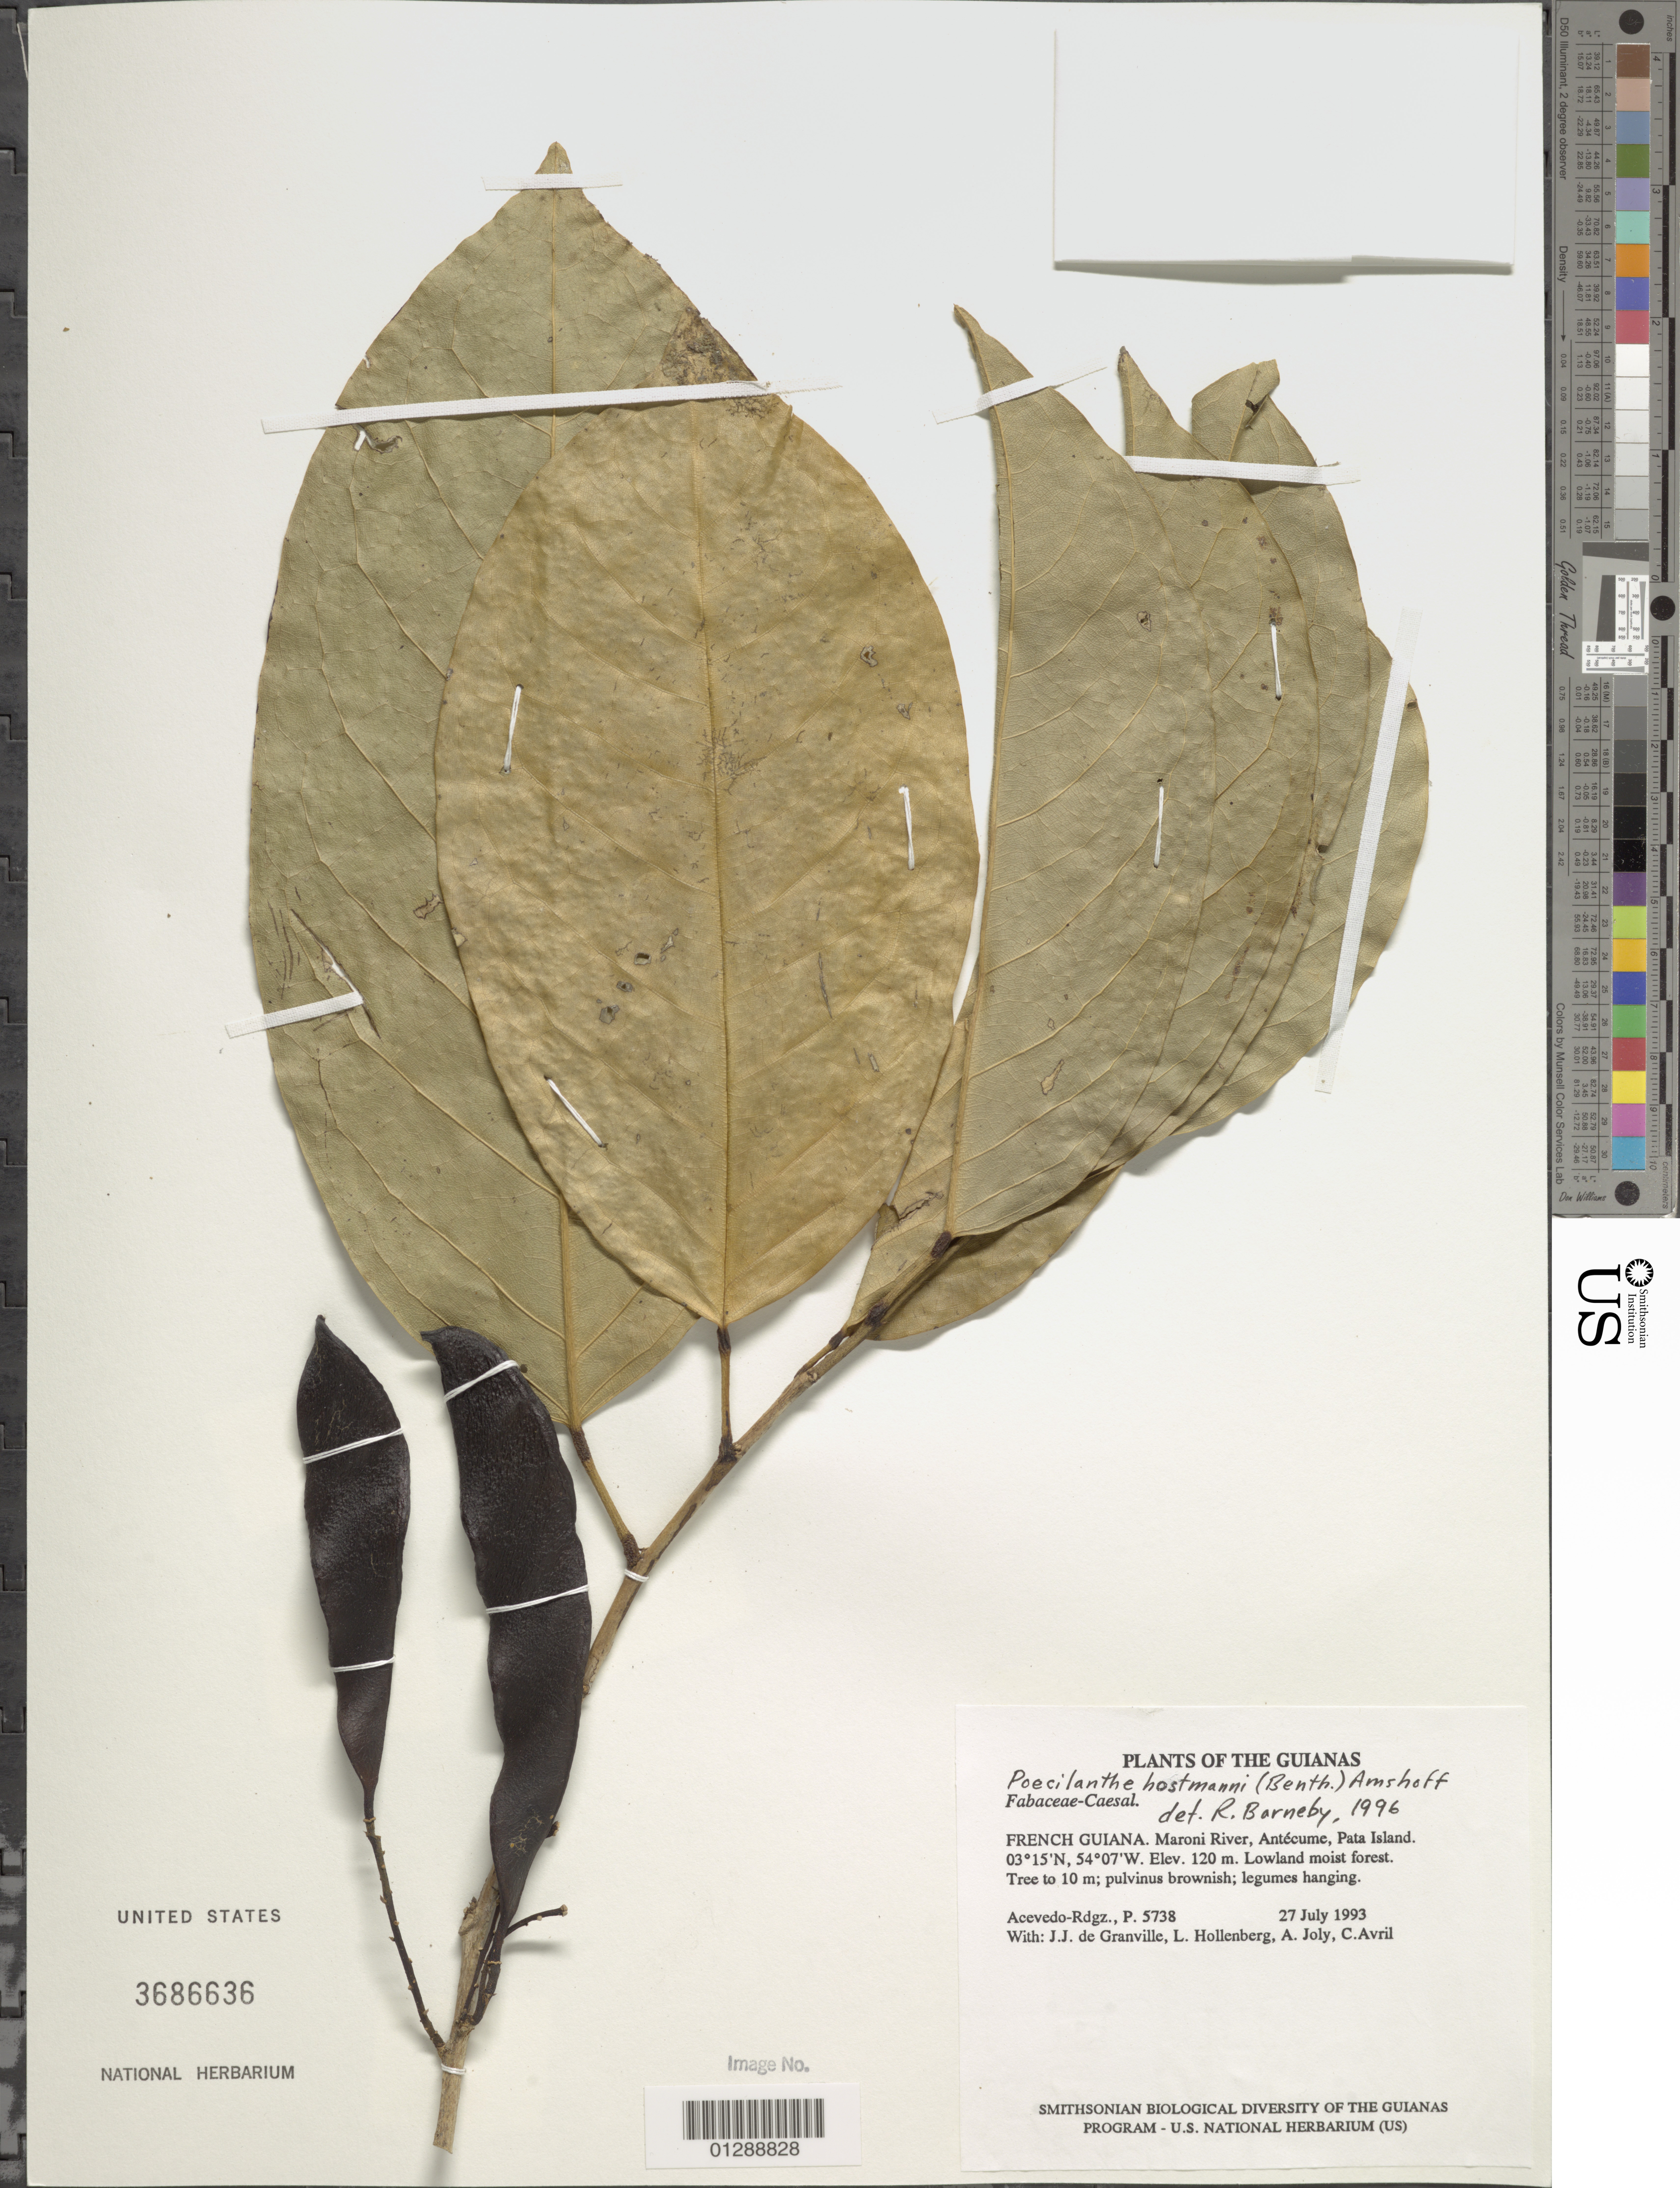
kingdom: Plantae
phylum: Tracheophyta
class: Magnoliopsida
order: Fabales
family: Fabaceae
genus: Limadendron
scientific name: Limadendron hostmannii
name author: (Benth.) Meireles & A.M.G. Azevedo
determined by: U.S. National Herbarium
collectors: P. Acevedo-Rodr., J.-J. de Granville, L. Hollenberg, A. Joly & C. Avril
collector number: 5738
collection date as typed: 27 July 1993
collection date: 1993-07-27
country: French Guiana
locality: Maroni River, Antécume, Pata Island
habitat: Lowland moist forest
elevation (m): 120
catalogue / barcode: US 3686636